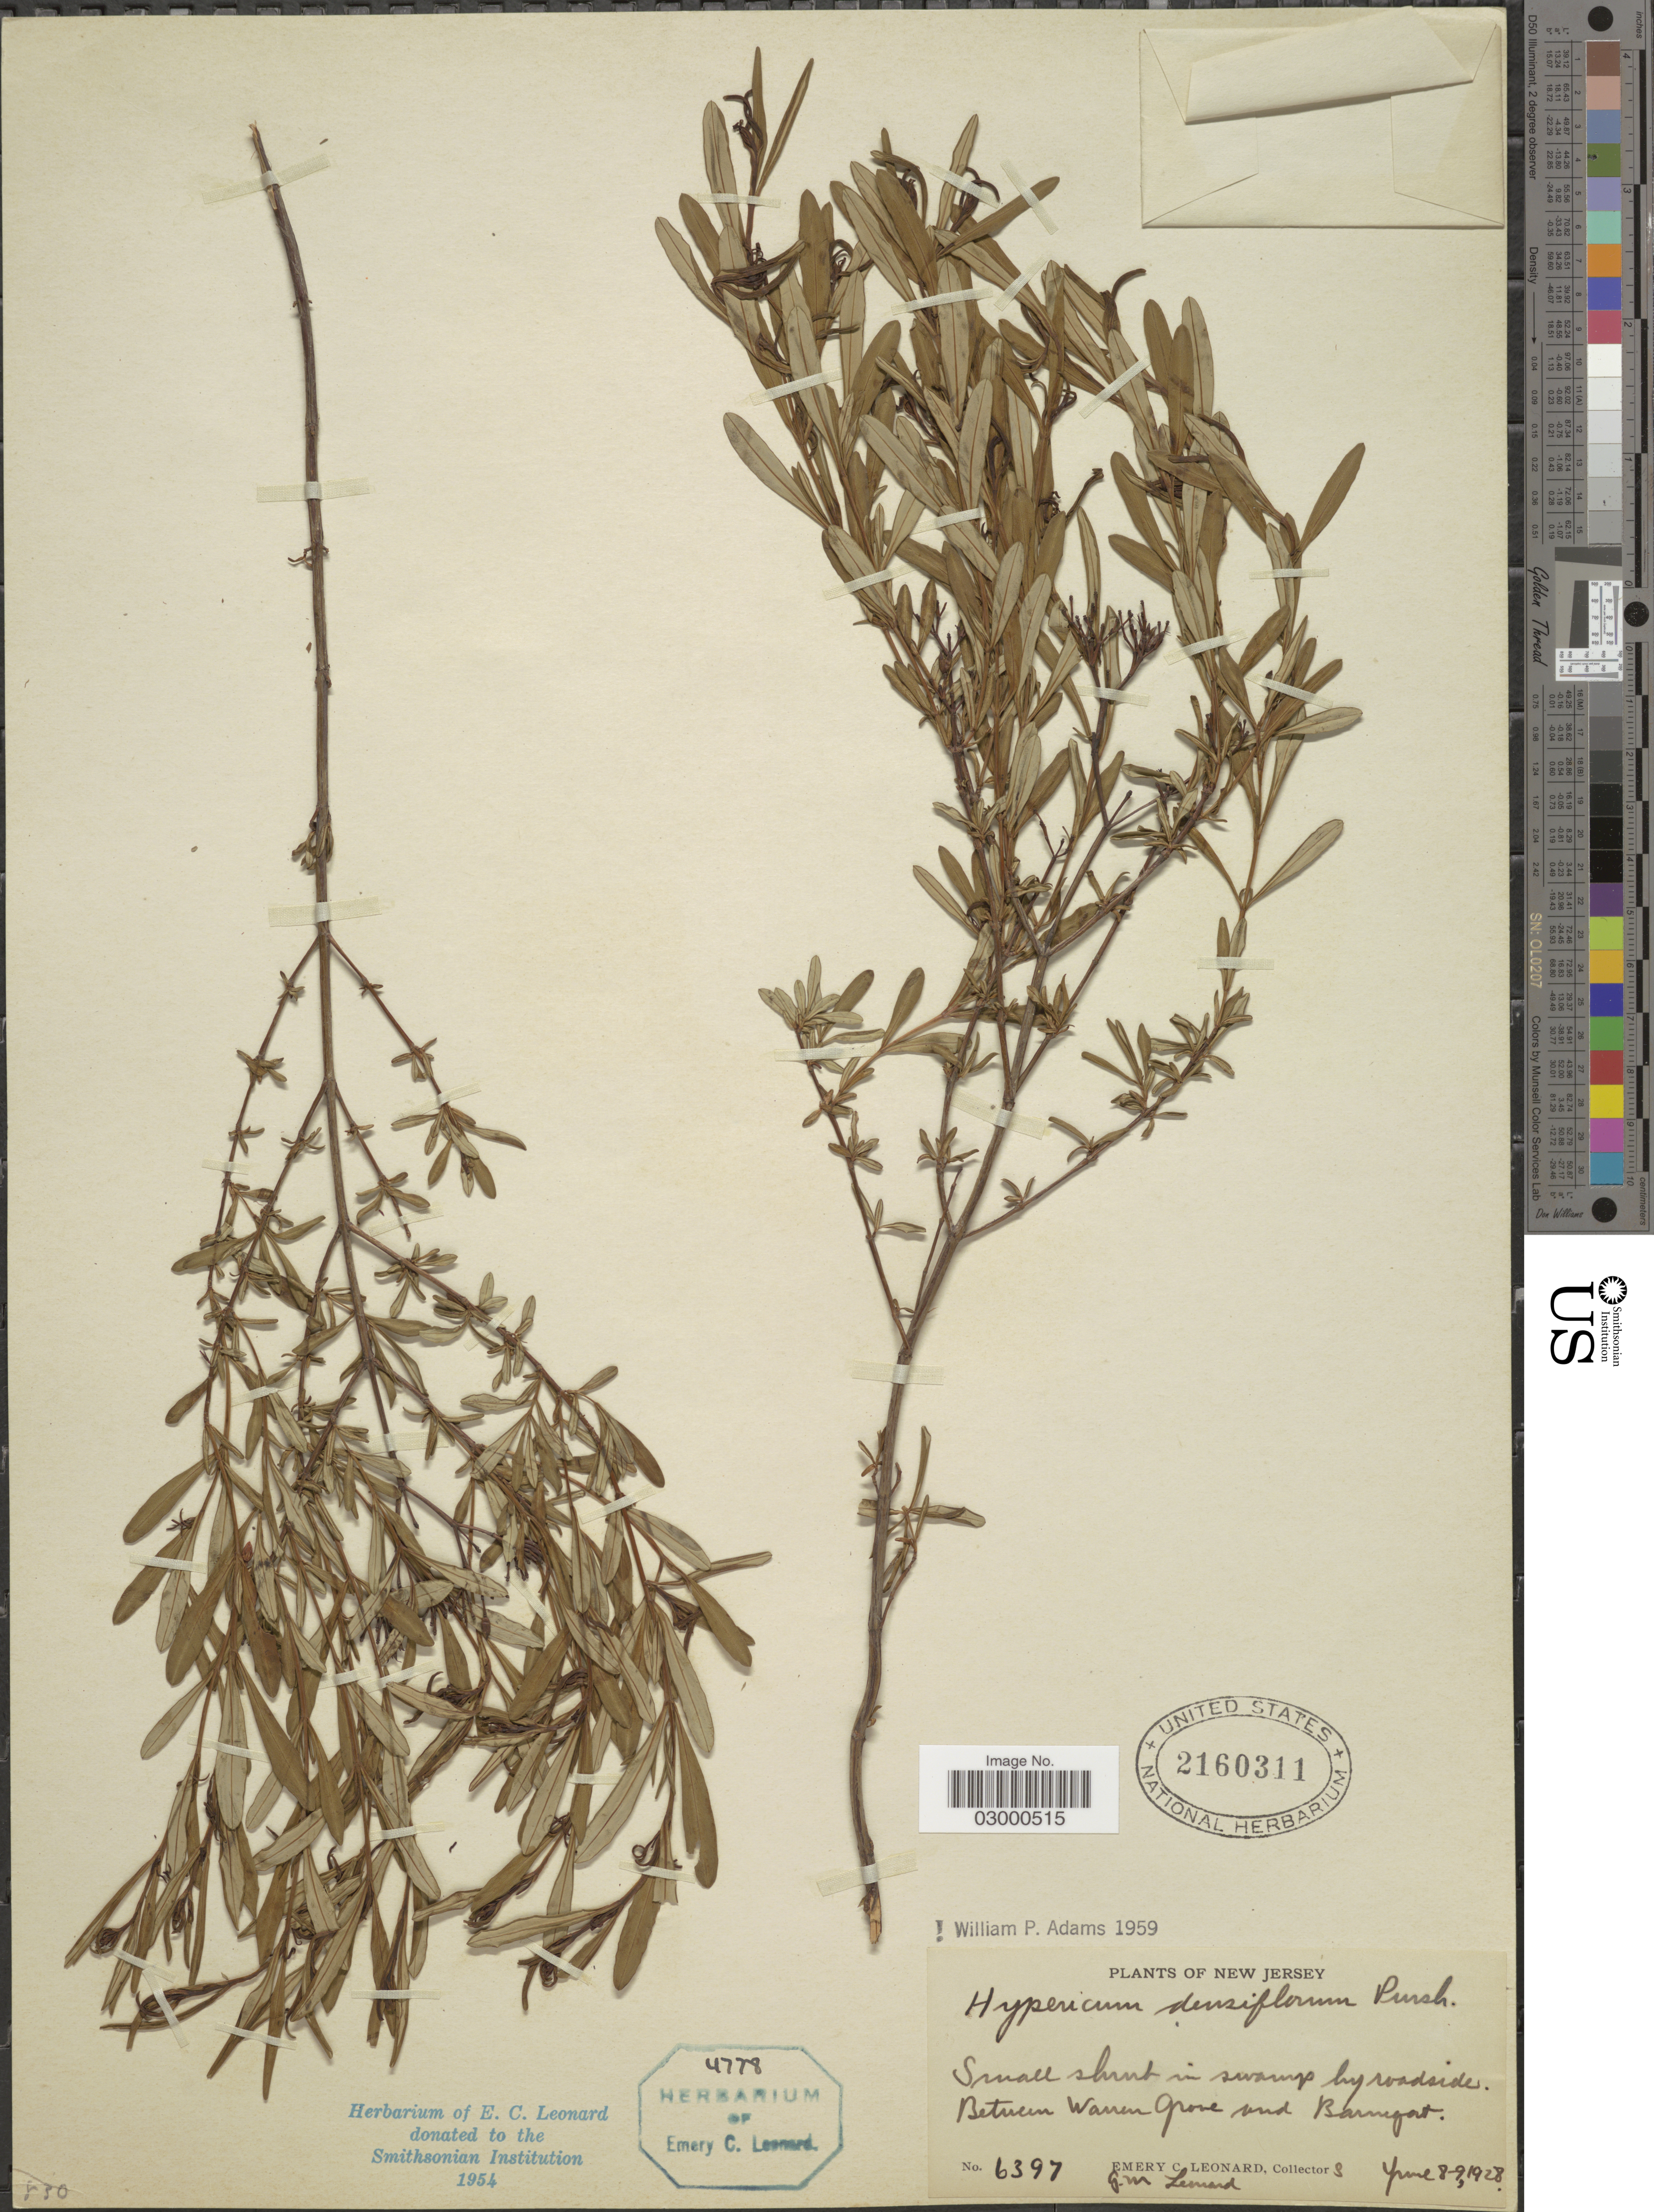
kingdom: Plantae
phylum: Tracheophyta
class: Magnoliopsida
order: Malpighiales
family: Hypericaceae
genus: Hypericum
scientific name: Hypericum densiflorum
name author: Pursh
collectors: E. C. Leonard & G. M. Leonard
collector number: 6397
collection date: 1928-06-08/1928-06-09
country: United States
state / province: New Jersey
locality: Between Warren Grove and Barnegat.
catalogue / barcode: US 2160311